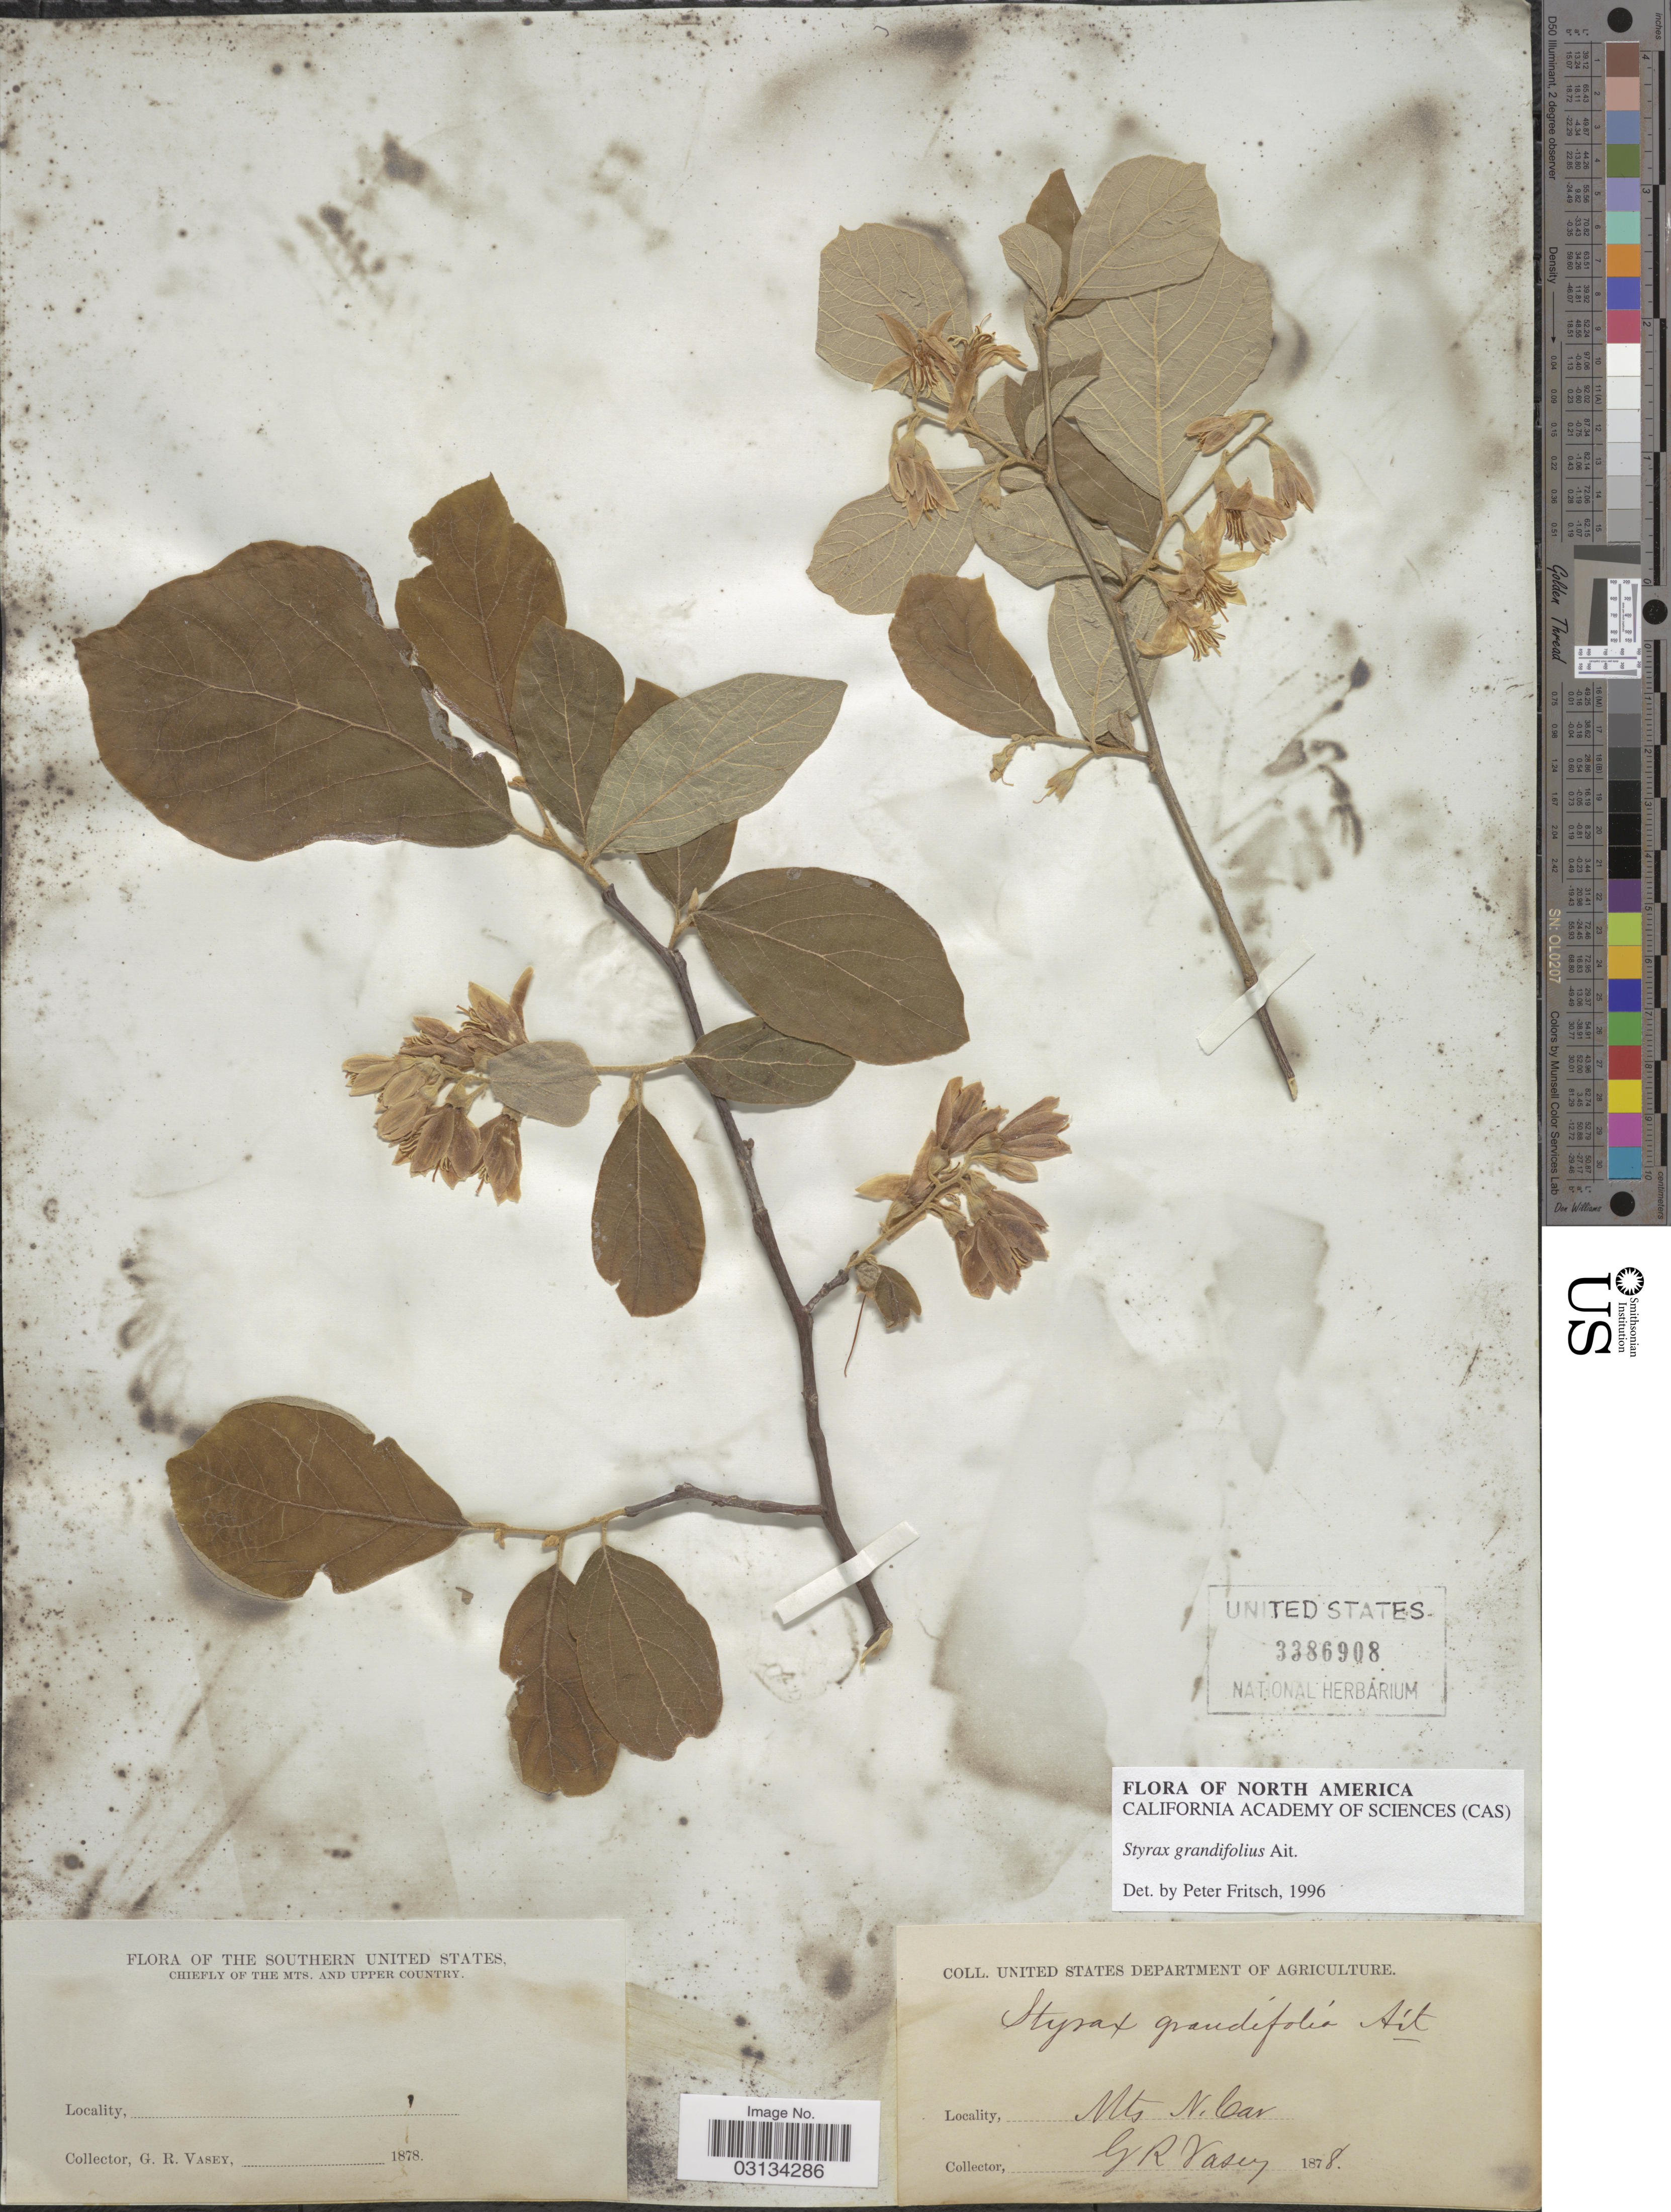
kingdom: Plantae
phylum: Tracheophyta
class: Magnoliopsida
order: Ericales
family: Styracaceae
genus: Styrax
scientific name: Styrax grandifolius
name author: Aiton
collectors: G. R. Vasey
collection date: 1878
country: United States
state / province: North Carolina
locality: Mt. N. Car.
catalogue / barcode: US 3386908